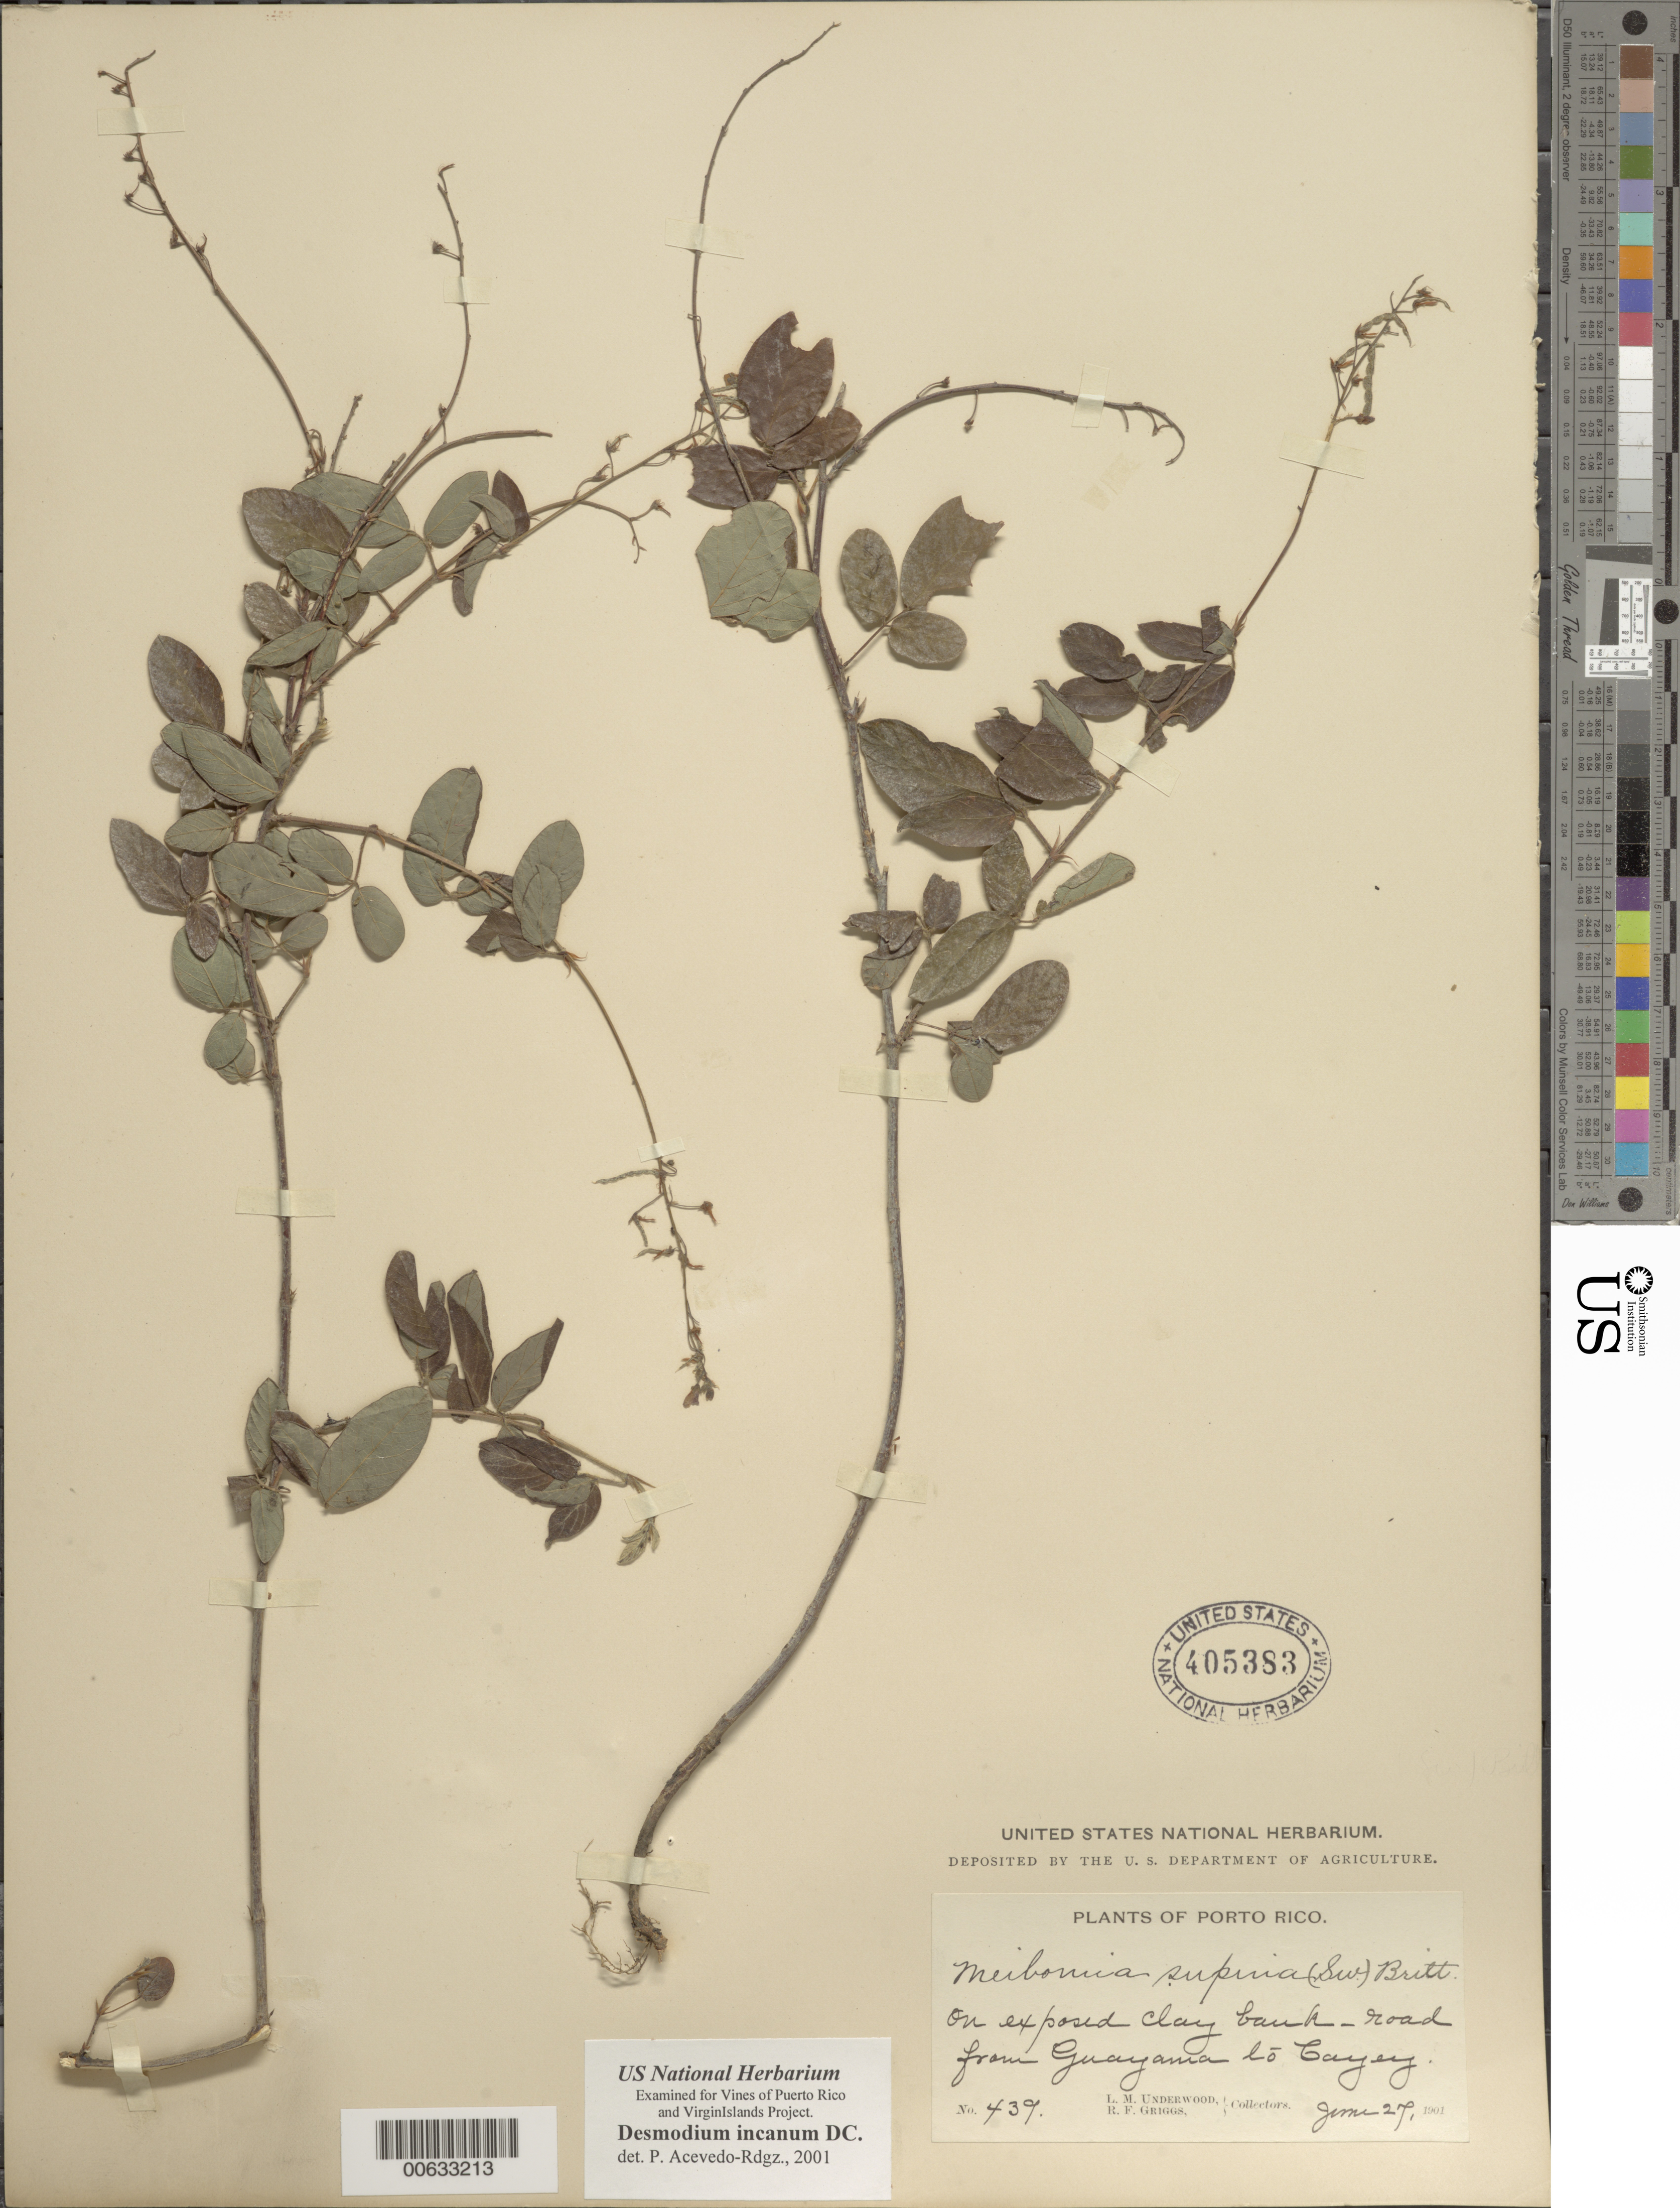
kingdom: Plantae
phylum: Tracheophyta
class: Magnoliopsida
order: Fabales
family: Fabaceae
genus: Desmodium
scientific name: Desmodium incanum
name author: (Sw.) DC.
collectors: L. M. Underwood & R. F. Griggs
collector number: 439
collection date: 1901-06-27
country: Puerto Rico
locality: Porto Rico, From Guayama to Cayey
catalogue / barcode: US 405383